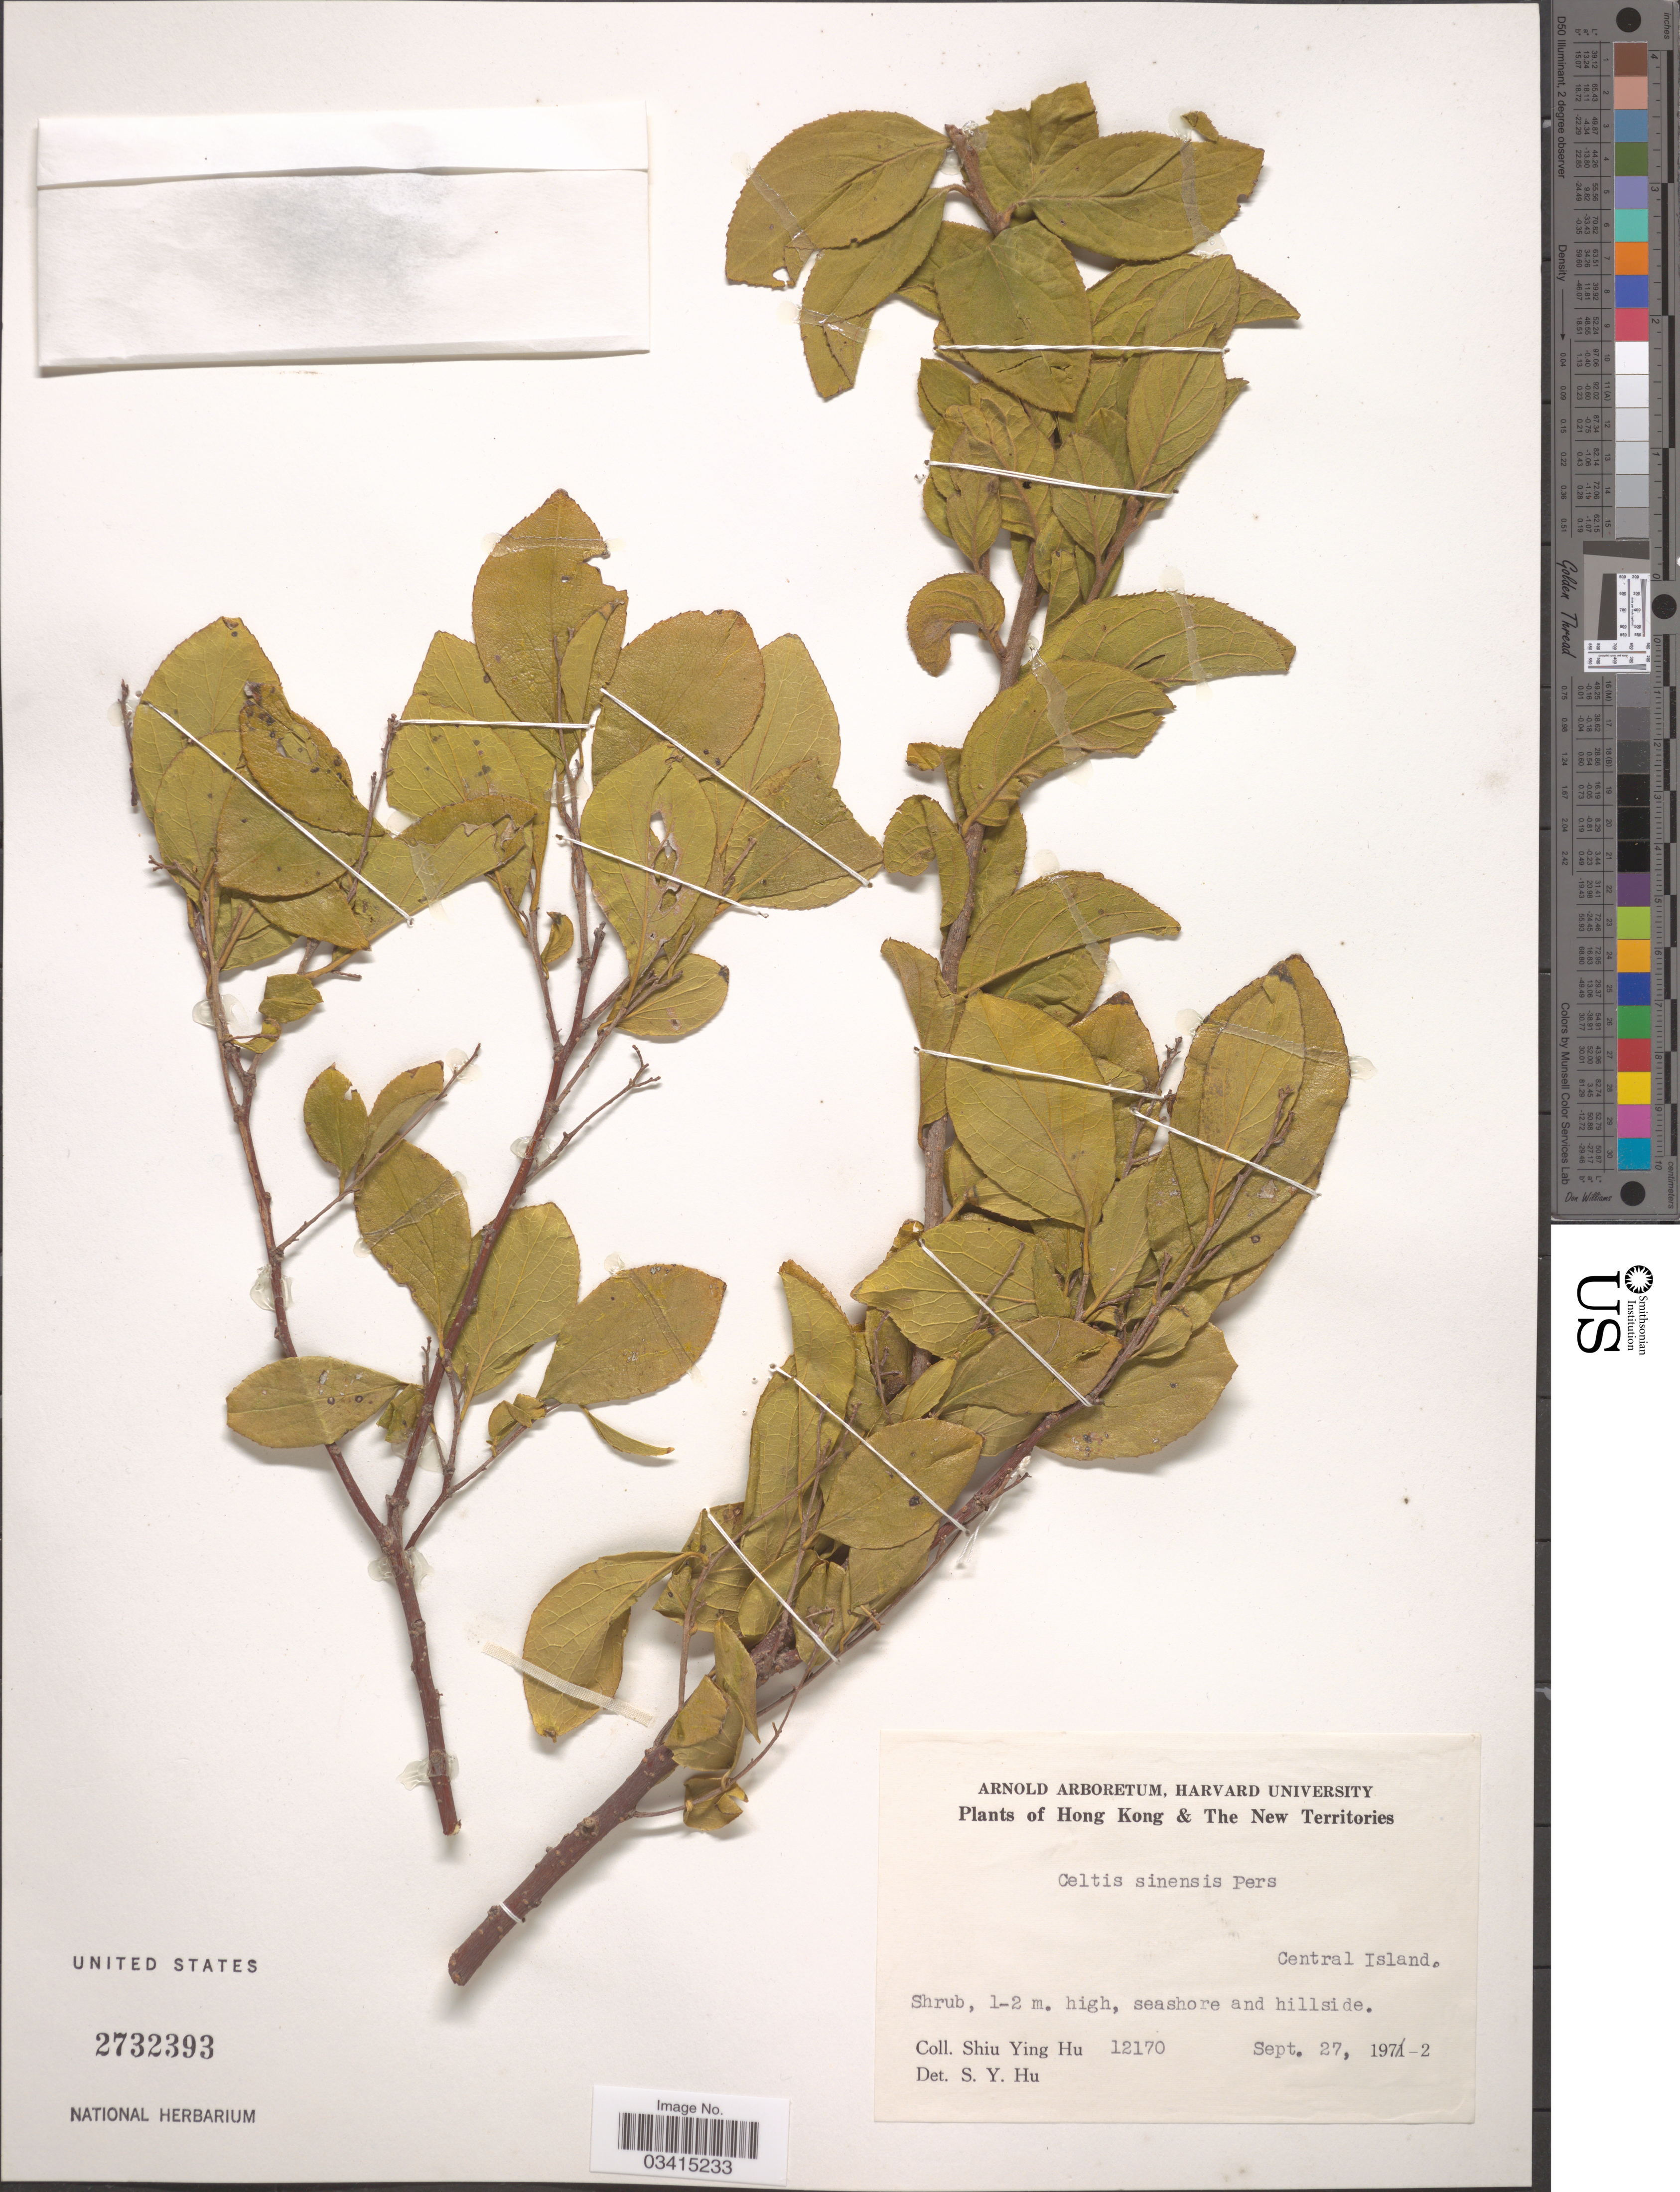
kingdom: Plantae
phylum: Tracheophyta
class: Magnoliopsida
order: Rosales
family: Cannabaceae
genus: Celtis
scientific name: Celtis sinensis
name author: Pers.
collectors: S. Y. Hu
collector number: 12170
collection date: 1972-07-27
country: China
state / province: Hong Kong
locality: Hong Kong & The New Territories. Central Island.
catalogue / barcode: US 2732393